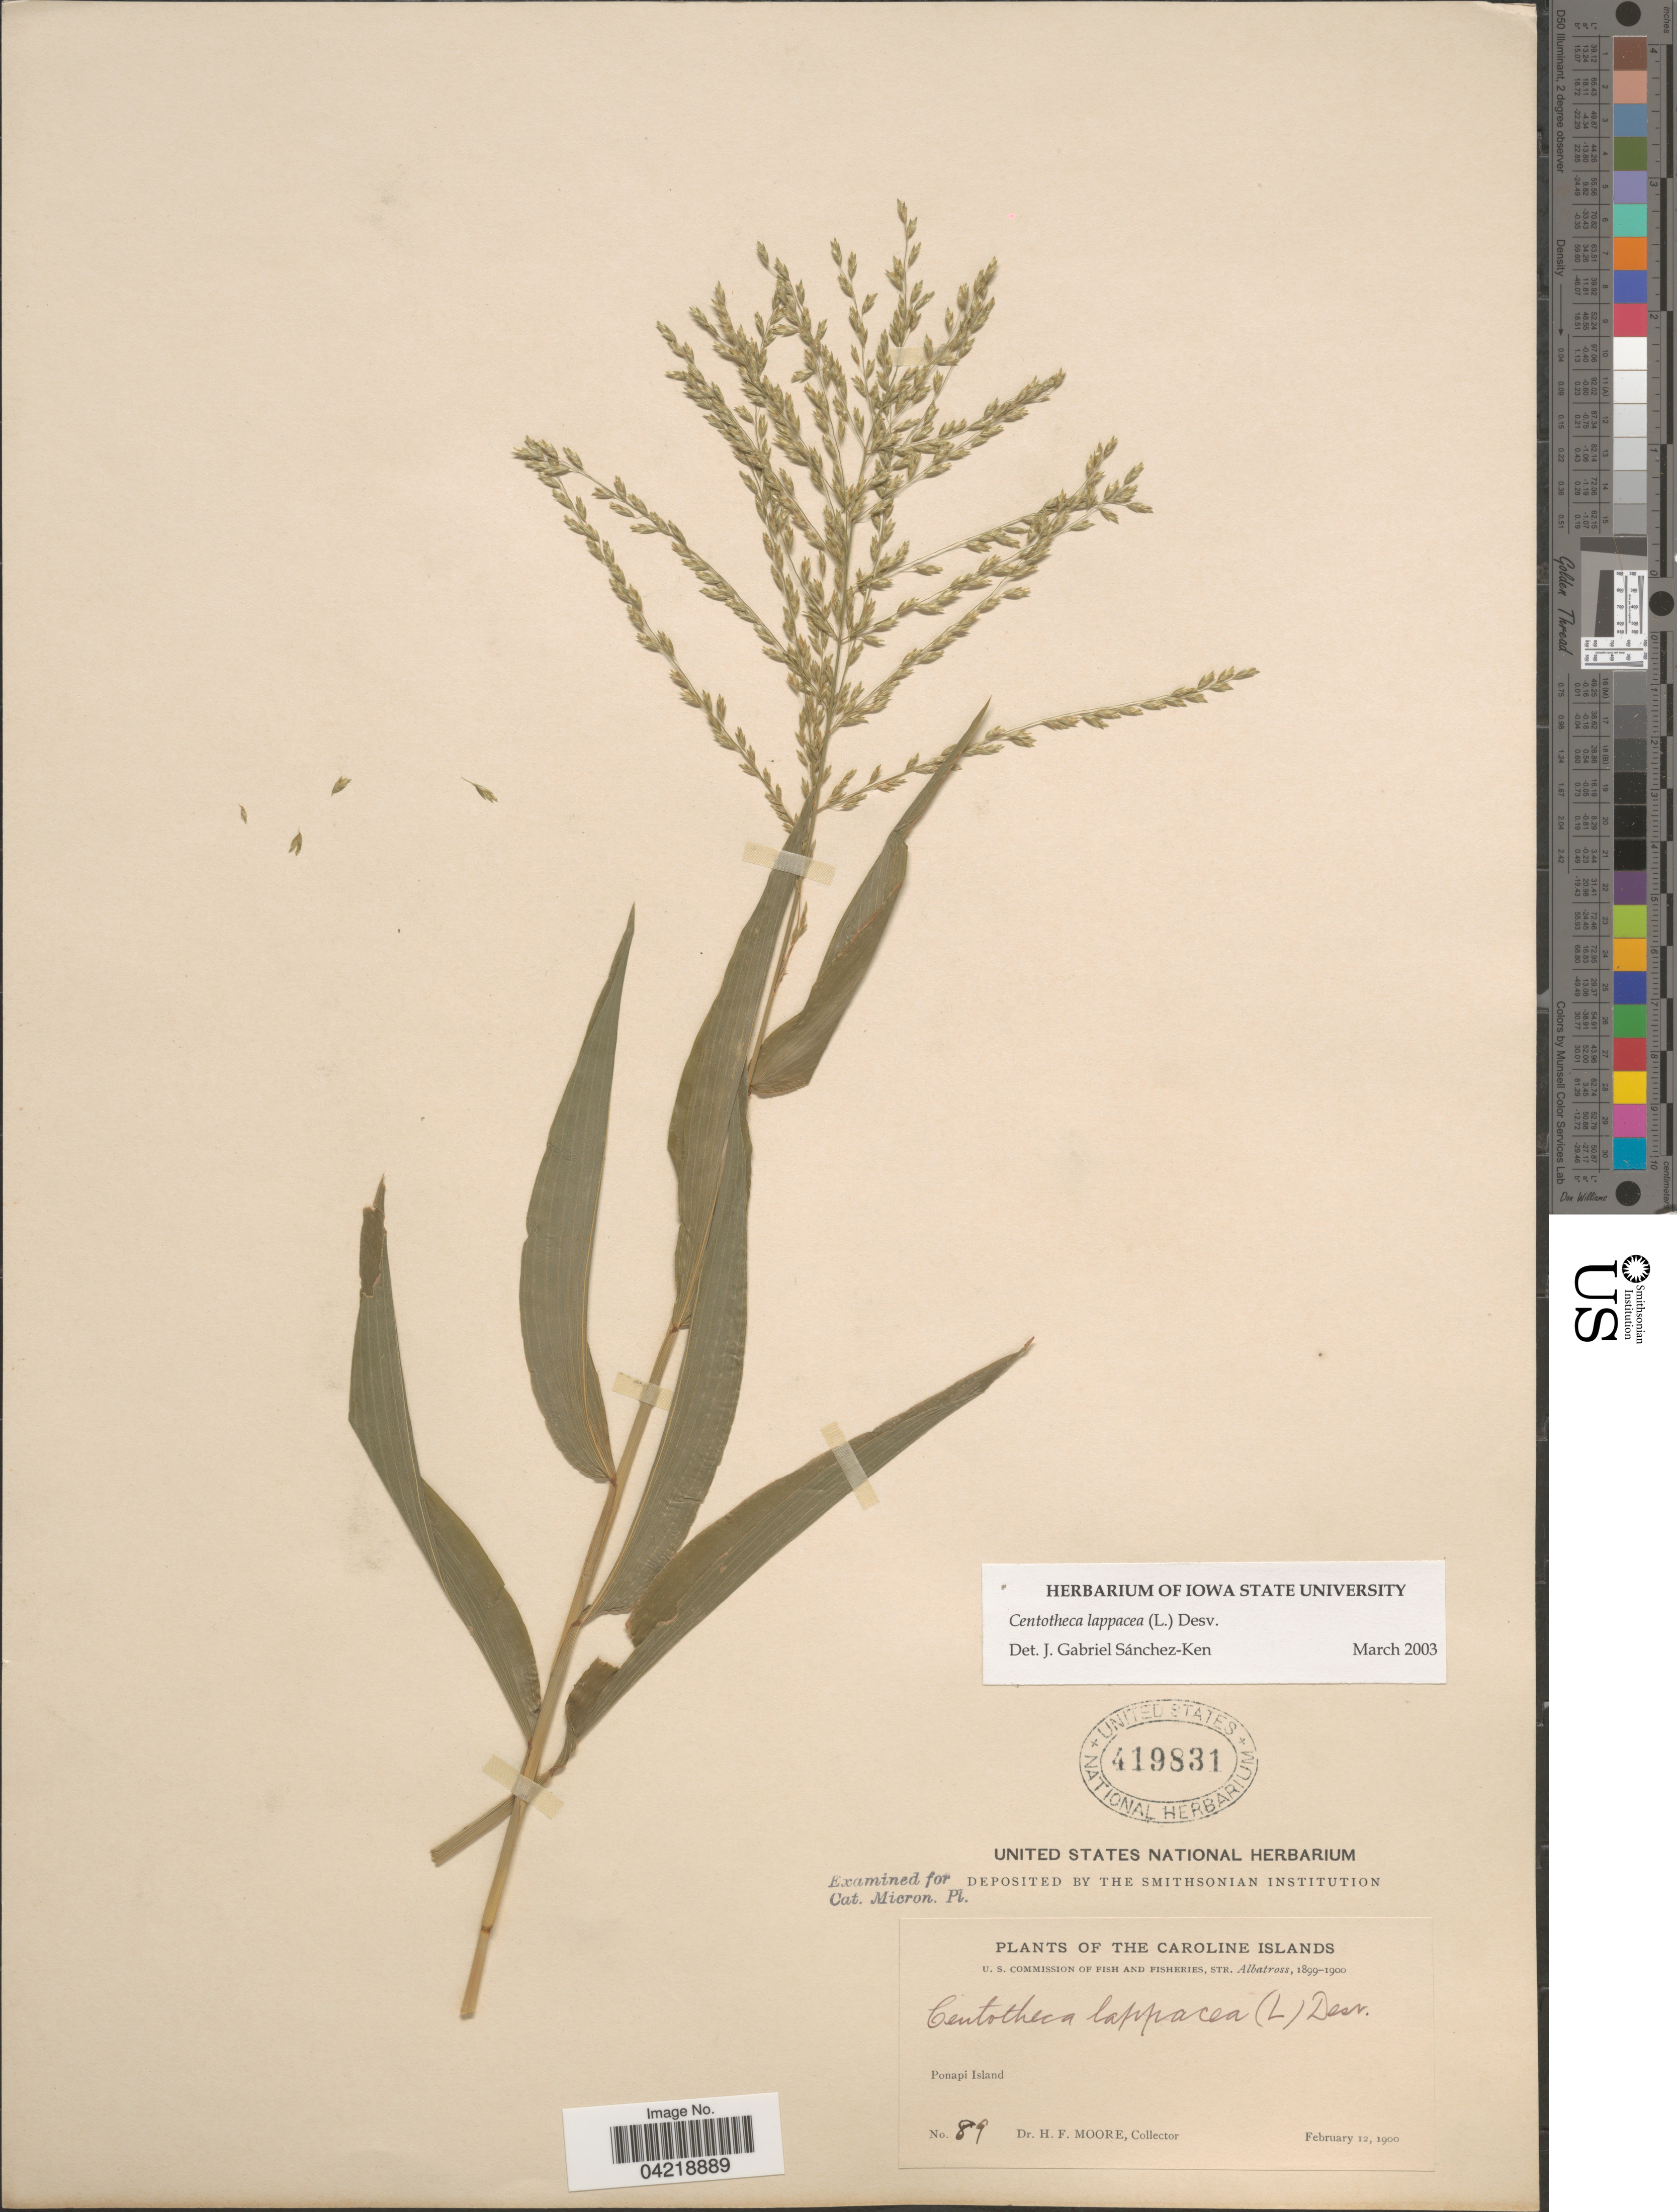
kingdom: Plantae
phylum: Tracheophyta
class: Liliopsida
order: Poales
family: Poaceae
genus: Centotheca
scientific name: Centotheca lappacea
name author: (L.) Desv.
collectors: H. F. Moore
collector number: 89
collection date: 1900-02-12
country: Micronesia, Federated States of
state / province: Pohnpei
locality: Caroline Islands. Ponapi Island.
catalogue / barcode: US 419831